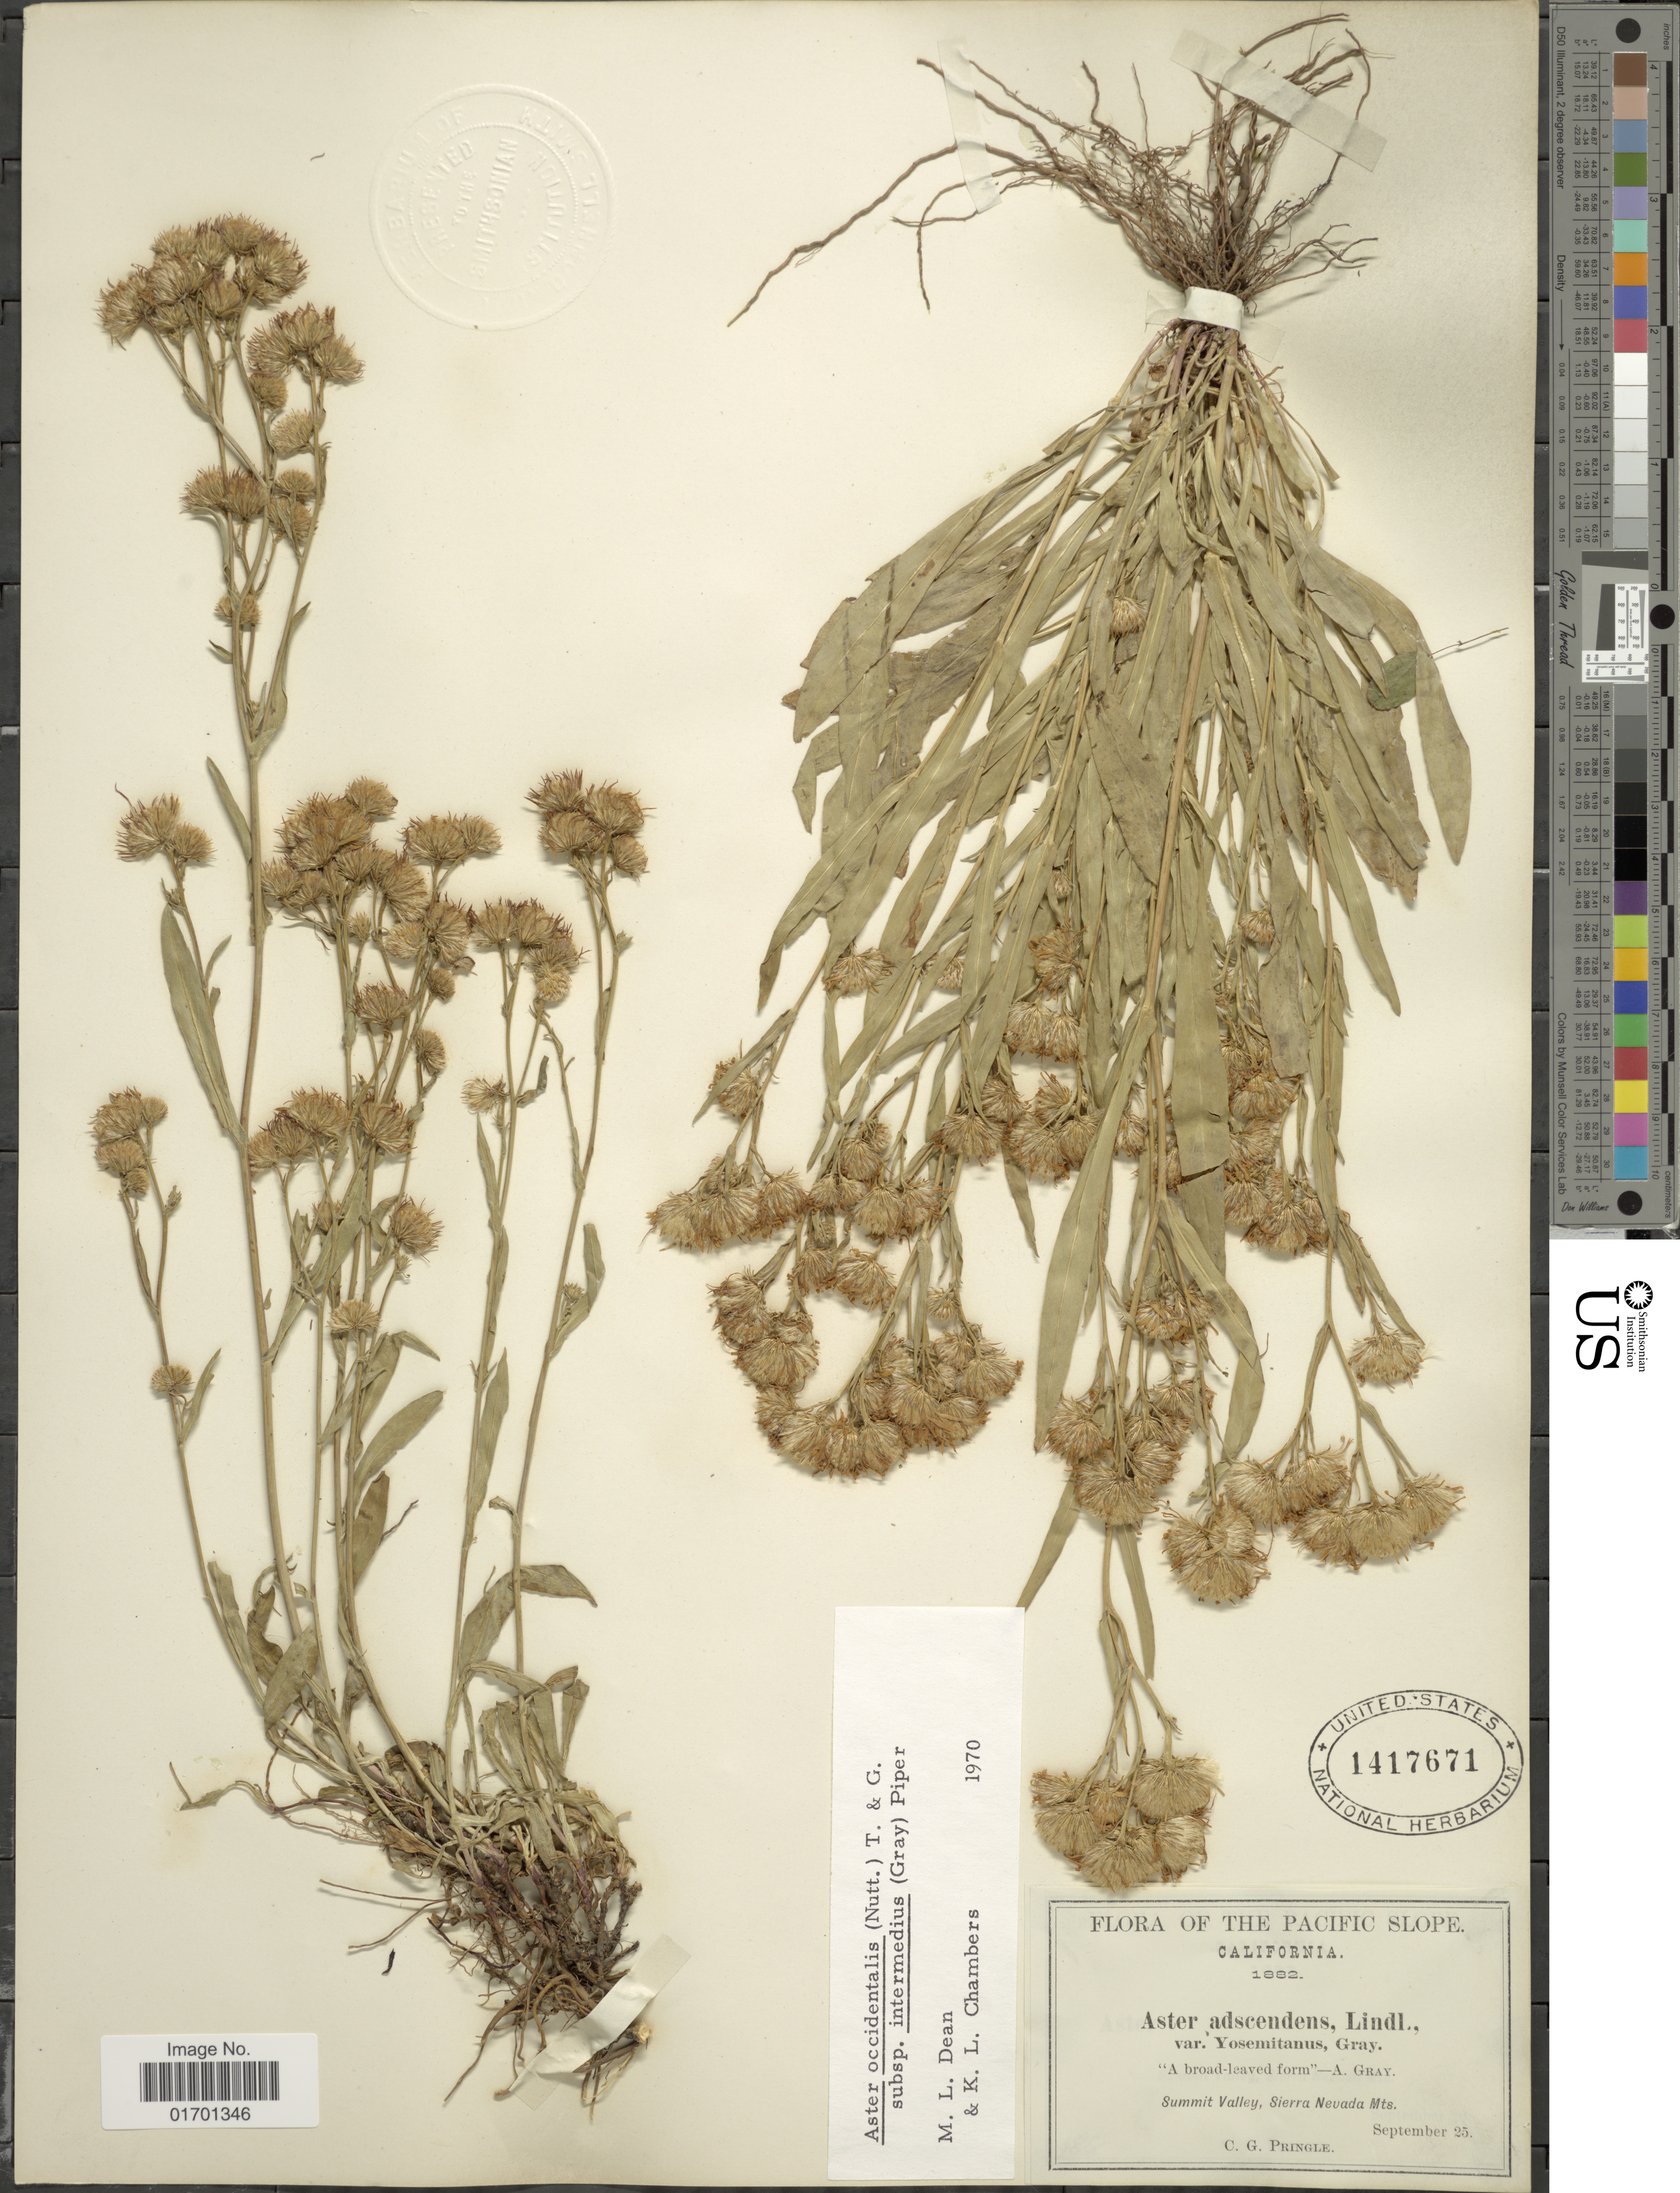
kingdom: Plantae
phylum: Tracheophyta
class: Magnoliopsida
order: Asterales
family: Asteraceae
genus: Symphyotrichum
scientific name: Symphyotrichum spathulatum var. intermedium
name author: (A. Gray) G.L. Nesom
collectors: C. G. Pringle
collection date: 1882-09-25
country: United States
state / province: California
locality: The Pacific Slope, Summit Valley, Sierra Nevada Mts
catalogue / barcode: US 1417671